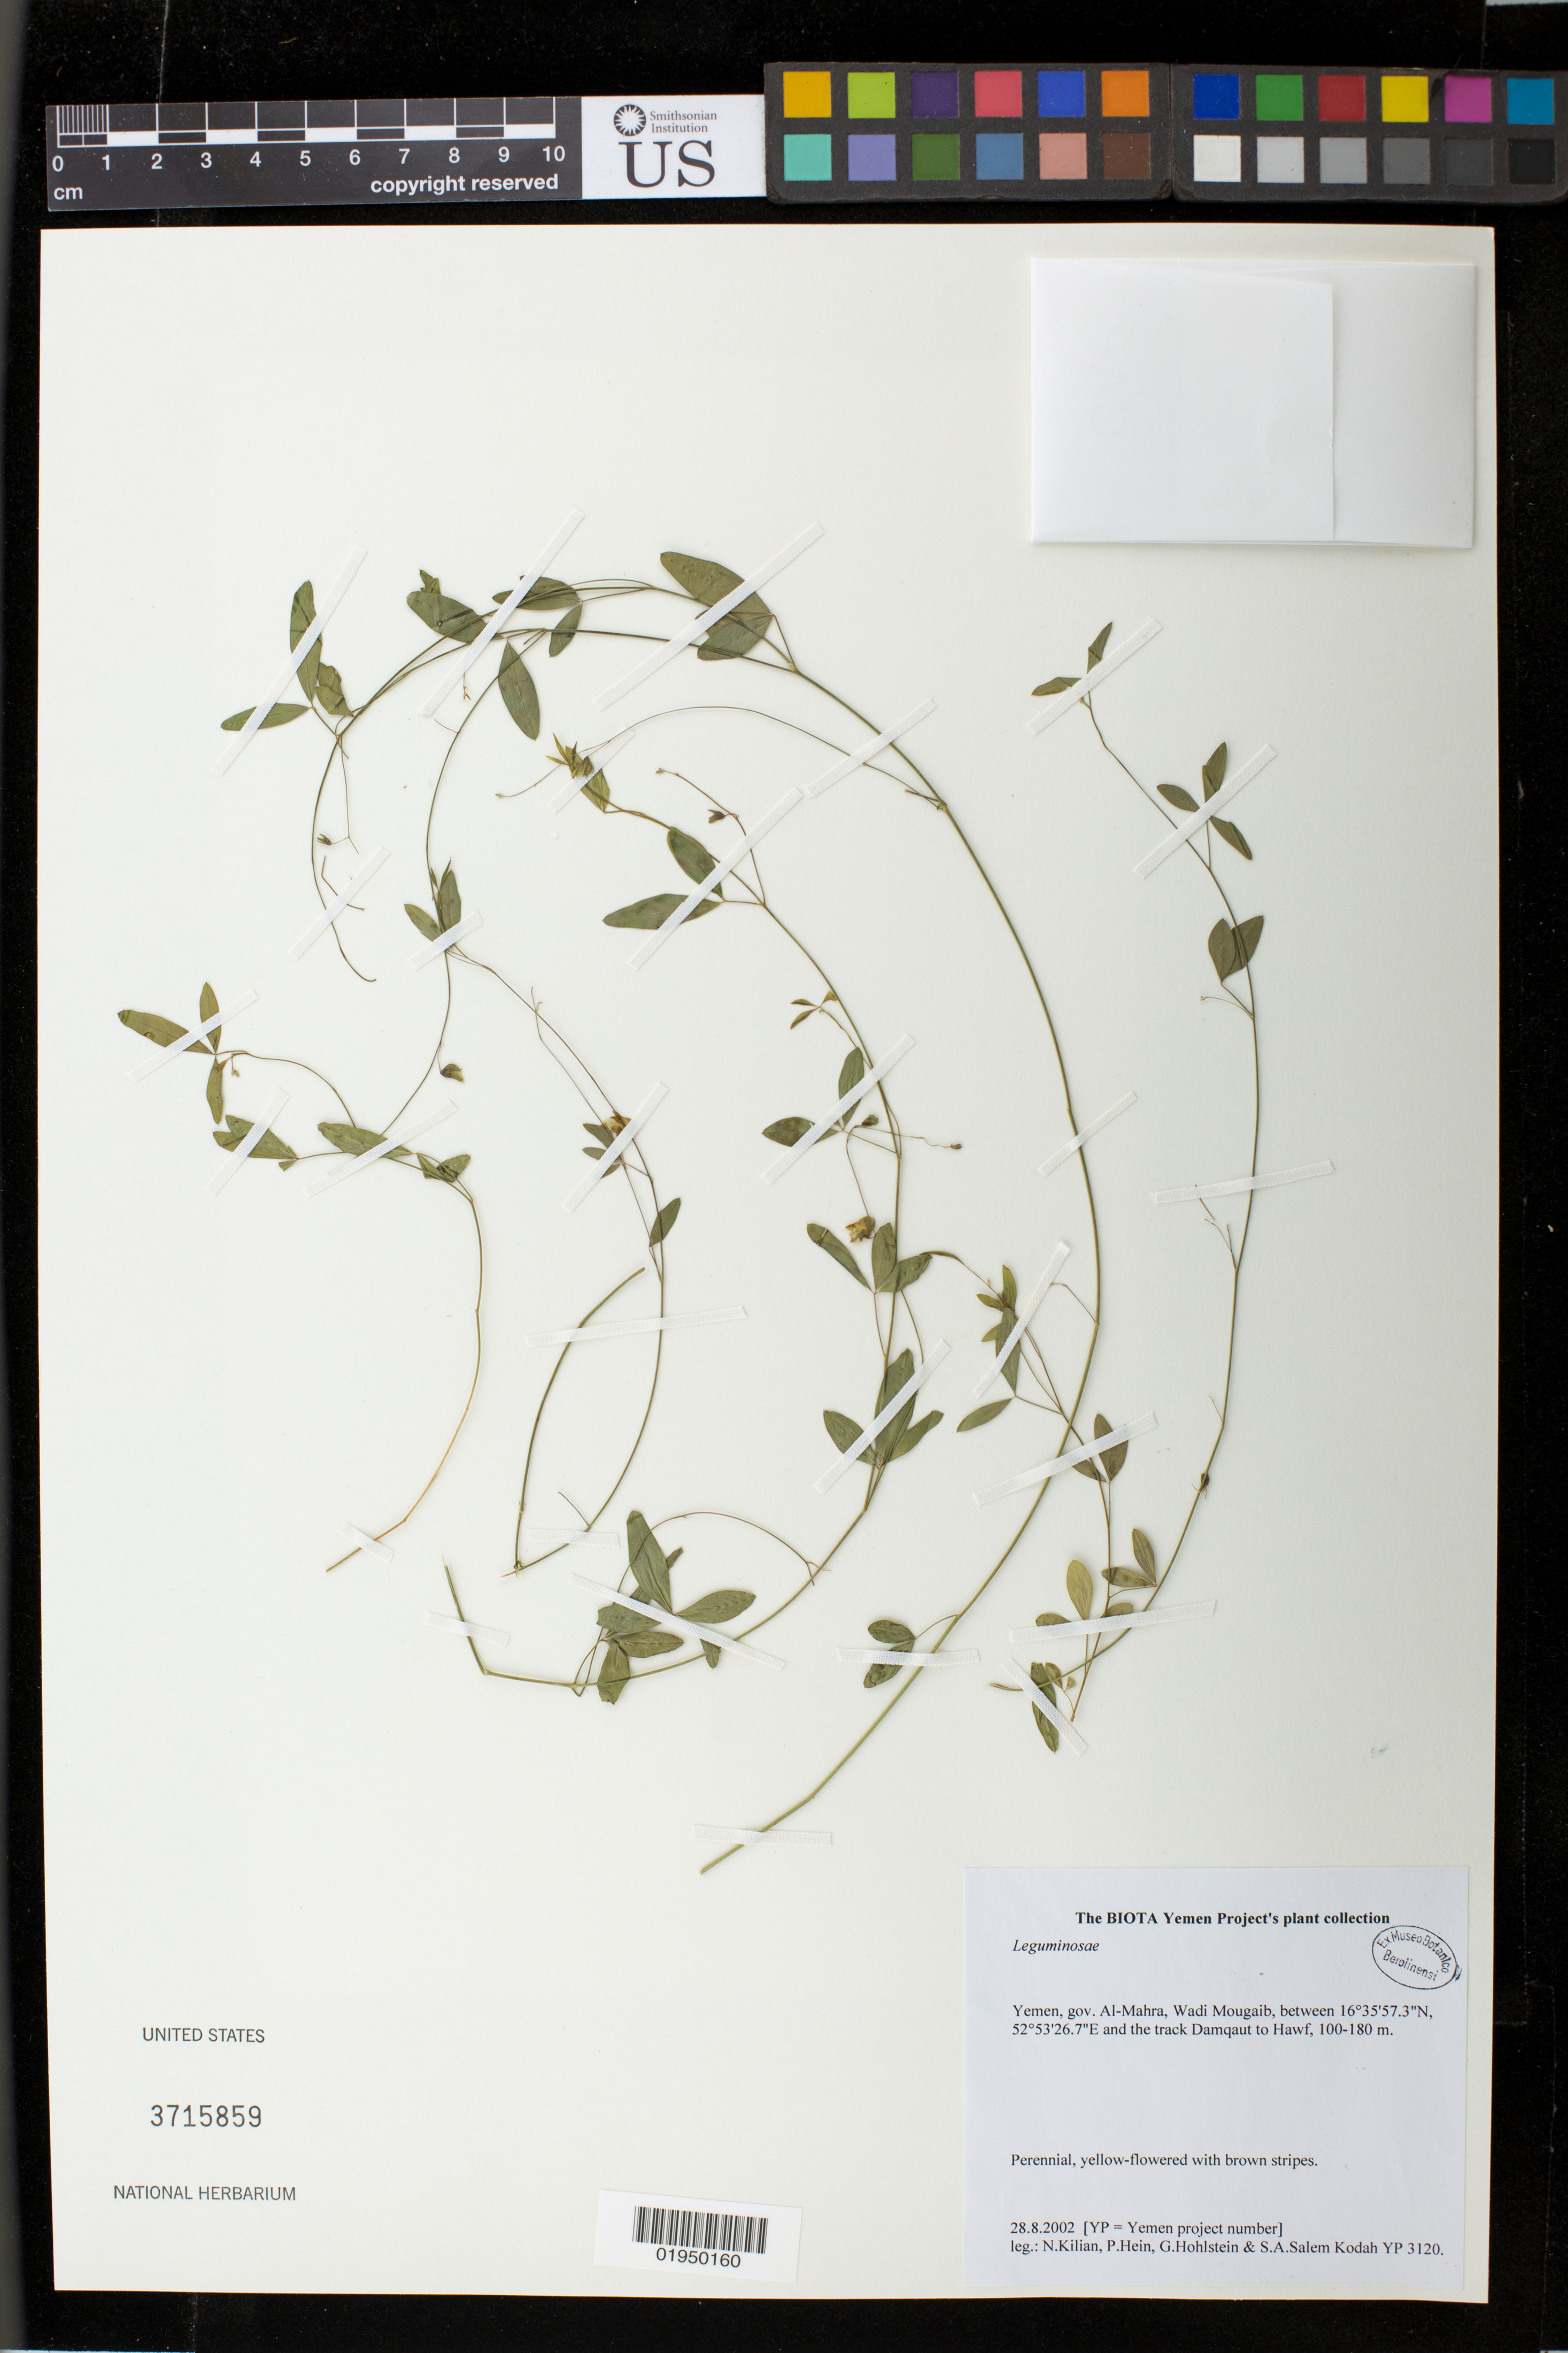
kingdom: Plantae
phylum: Tracheophyta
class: Magnoliopsida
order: Fabales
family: Fabaceae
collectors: N. Kilian, P. Hein, G. Hohlstein & S. Salem Kodah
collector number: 3120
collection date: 2002-08-28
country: Yemen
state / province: Al Mahrah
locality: Wadi Mougaib, between 16 35 57.3 N, 52 53 26.7 E and the track Damquat to Hawf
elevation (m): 100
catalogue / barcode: US 3715859